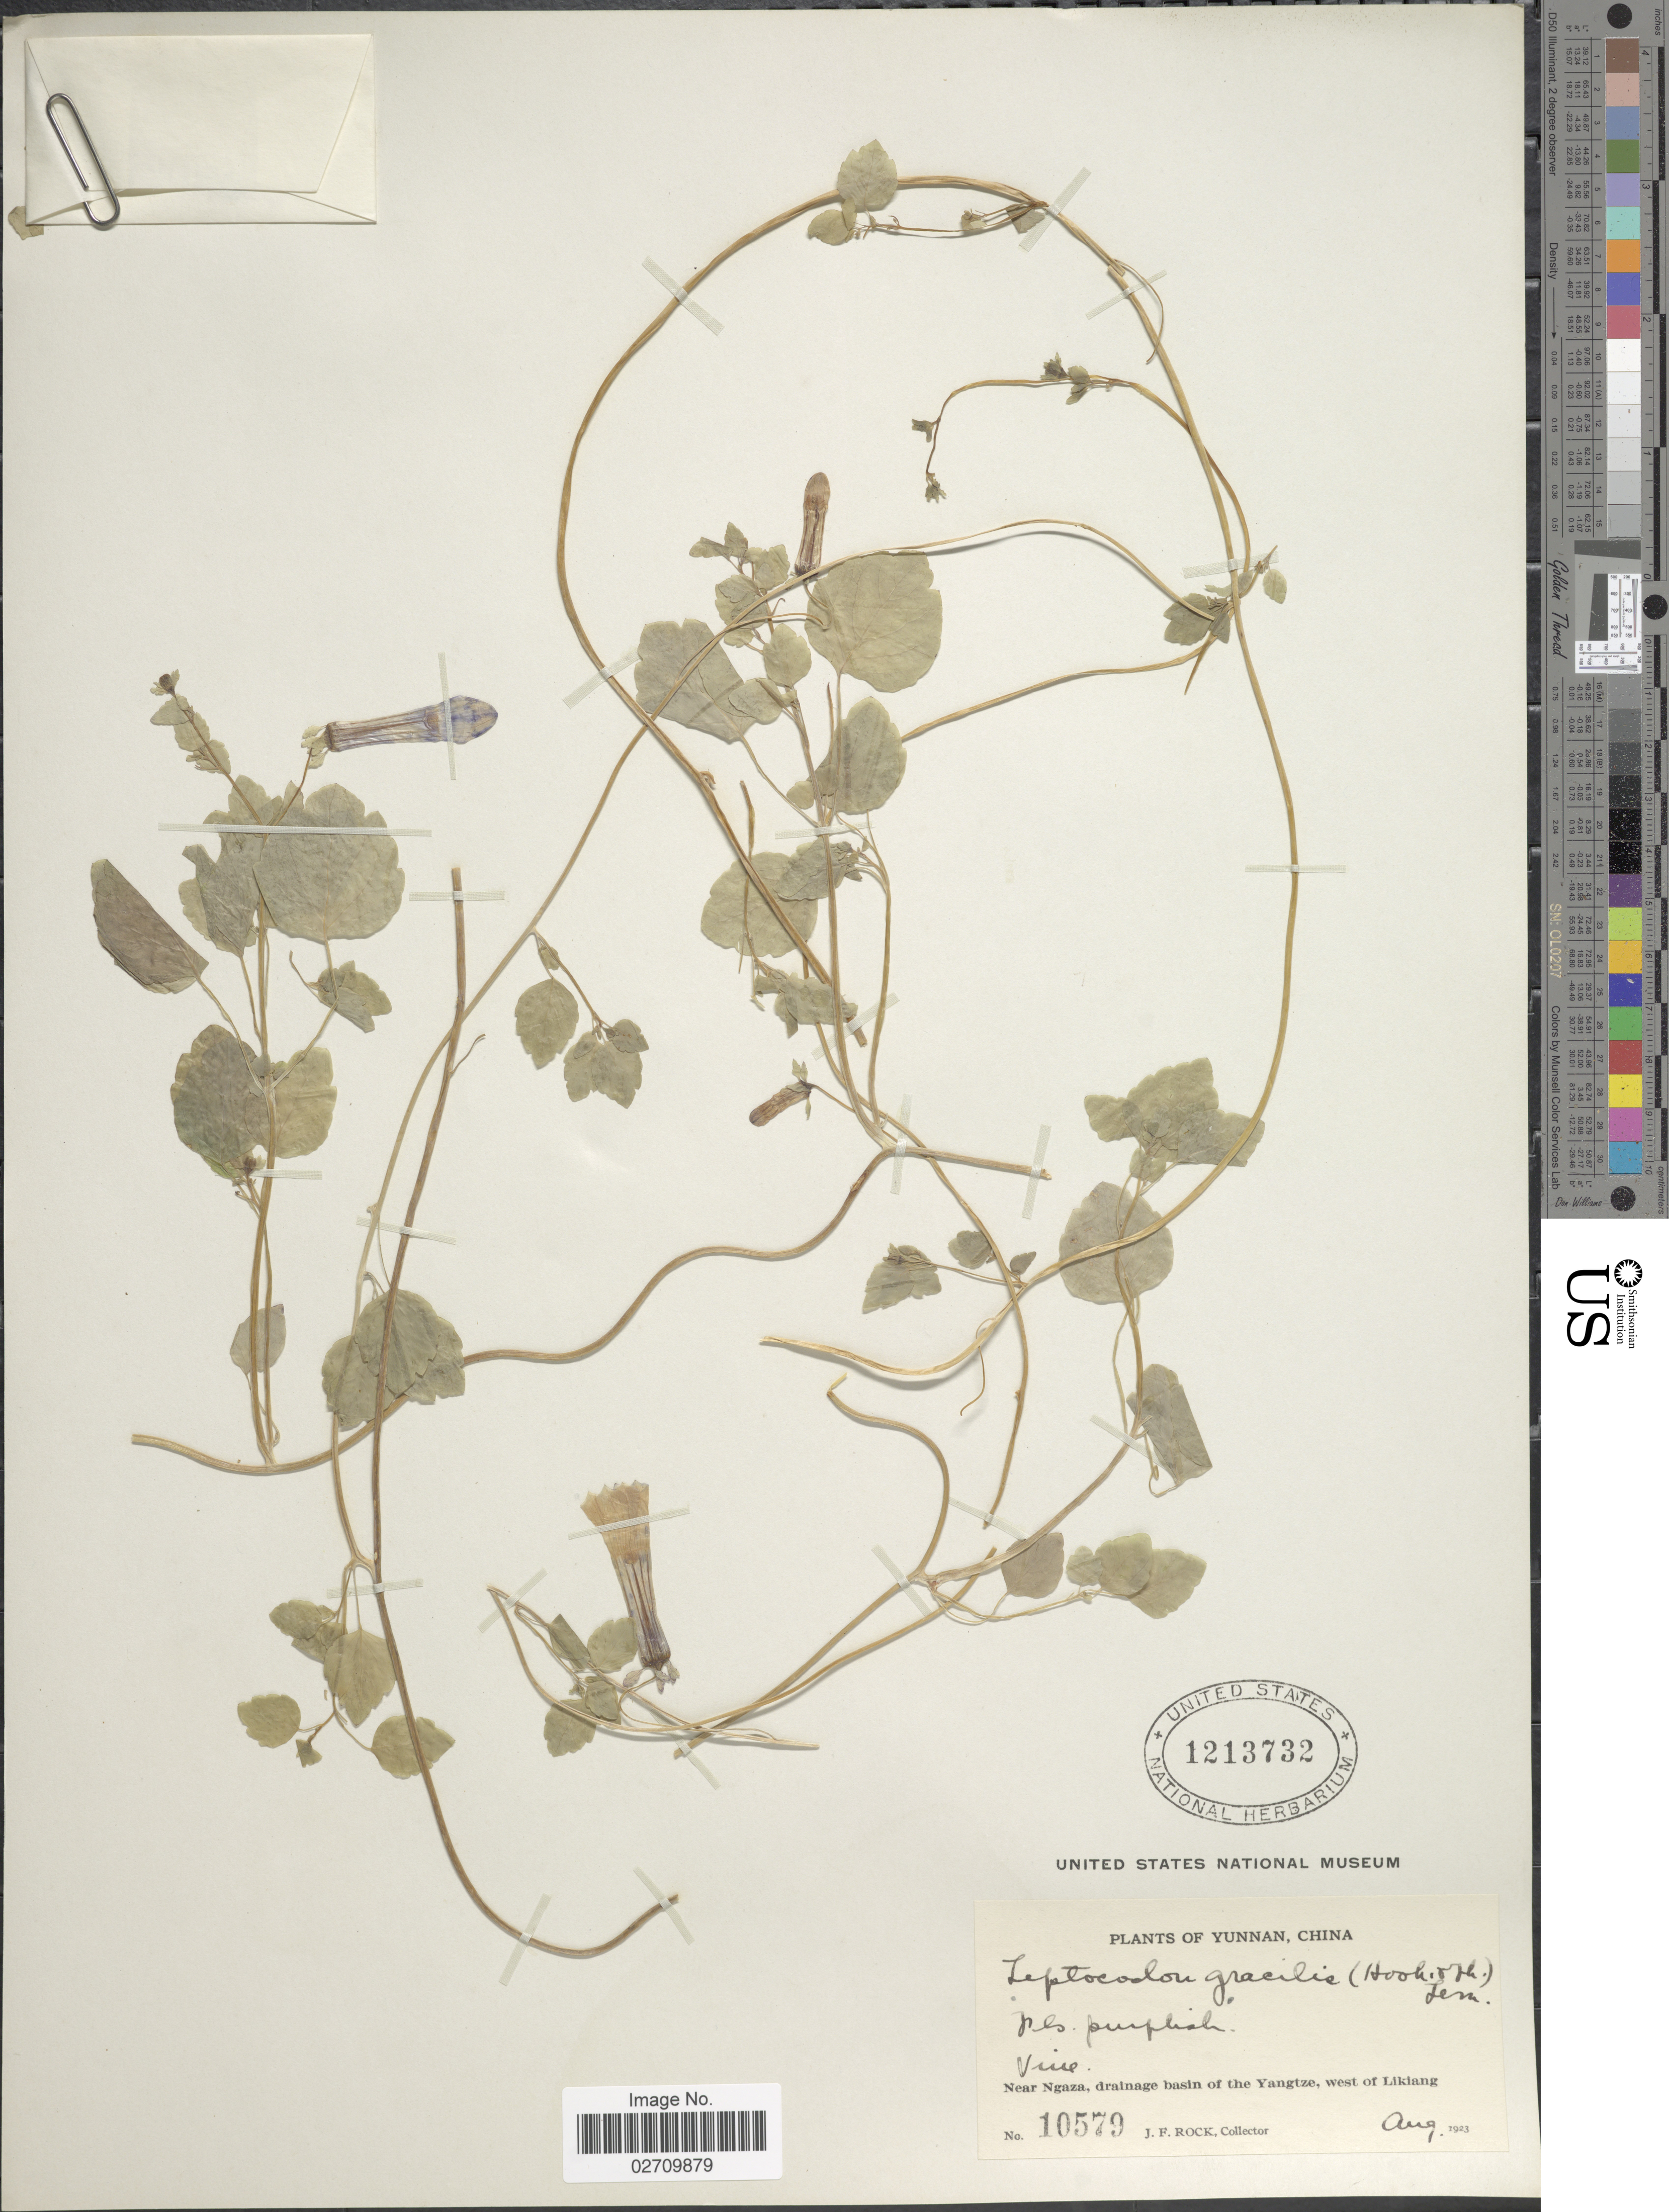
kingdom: Plantae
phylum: Tracheophyta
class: Magnoliopsida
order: Asterales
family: Campanulaceae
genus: Leptocodon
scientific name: Leptocodon gracilis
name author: (Hook. f. & Thomson) Lem.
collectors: J. F. Rock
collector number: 10579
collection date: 1932-08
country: China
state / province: Yunnan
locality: Near Ngaza, drainage basin of the Yangtze, west of Likiang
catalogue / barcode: US 1213732